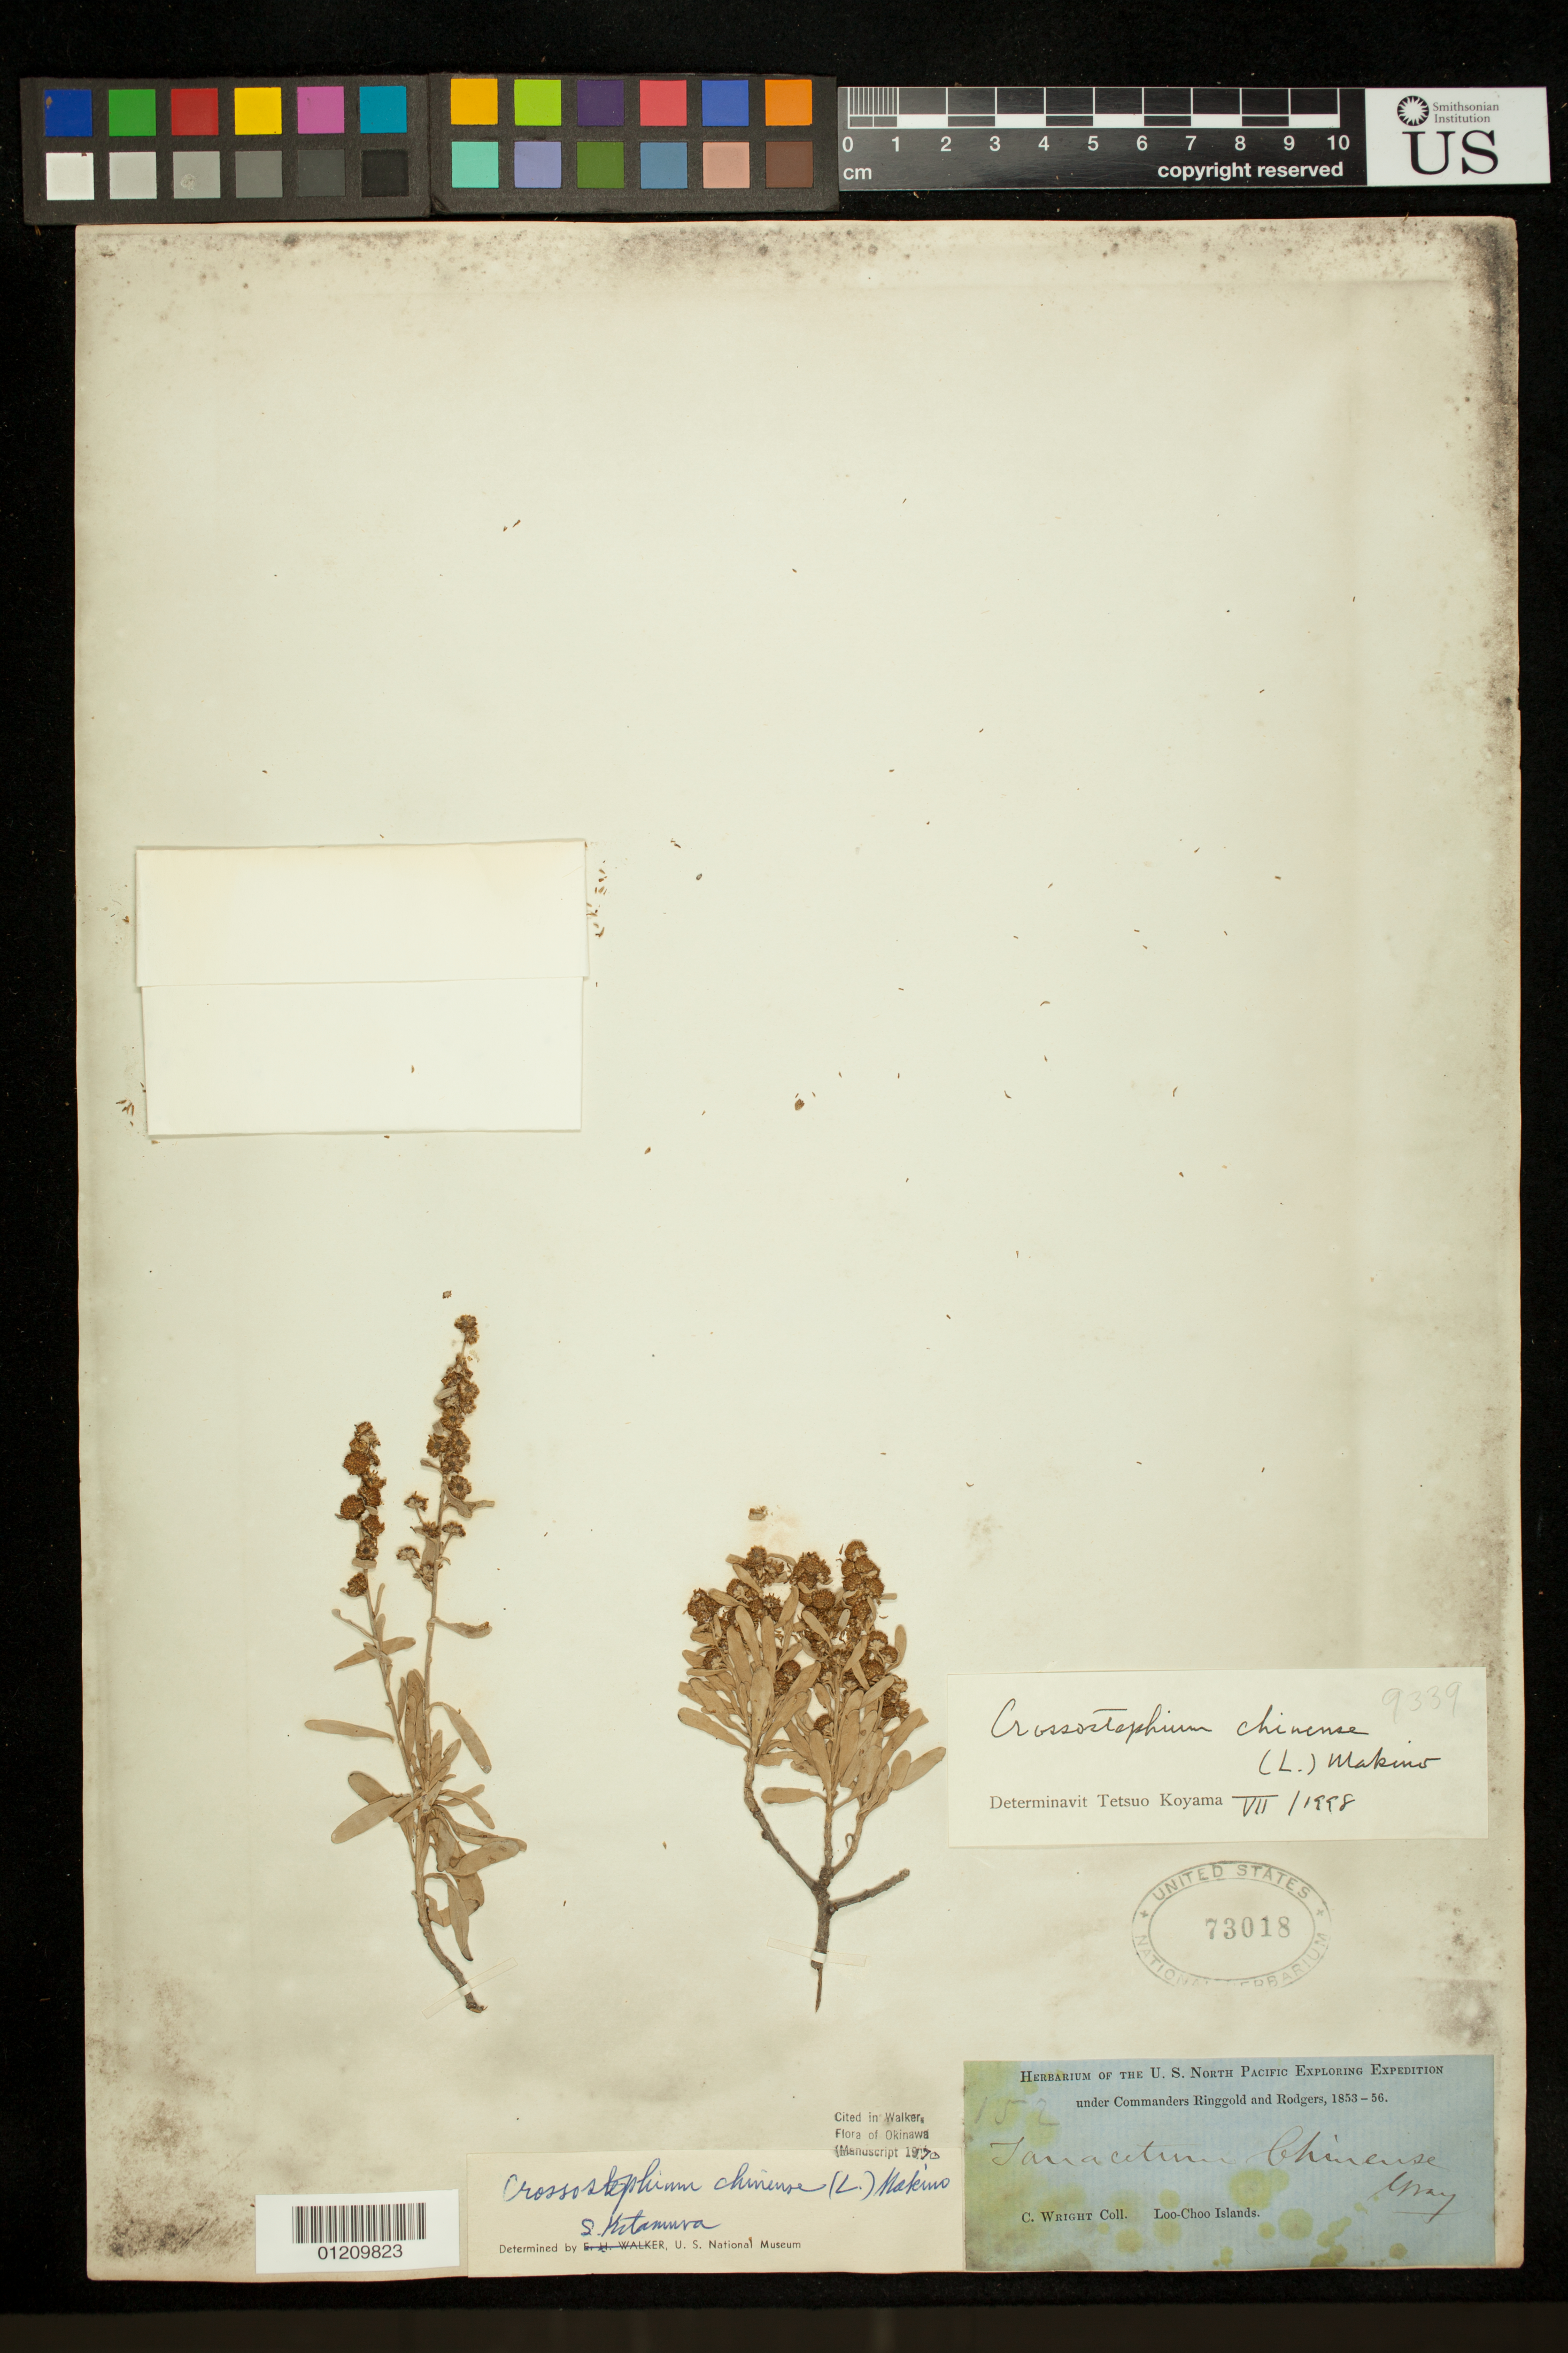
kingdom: Plantae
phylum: Tracheophyta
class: Magnoliopsida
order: Asterales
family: Asteraceae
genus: Crossostephium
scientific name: Crossostephium chinense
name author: Makino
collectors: C. Wright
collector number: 152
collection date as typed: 1853 to -- --- 1856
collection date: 1853/1856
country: Japan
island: Ryukyu Islands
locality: Loo Choo Islands.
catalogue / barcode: US 73018